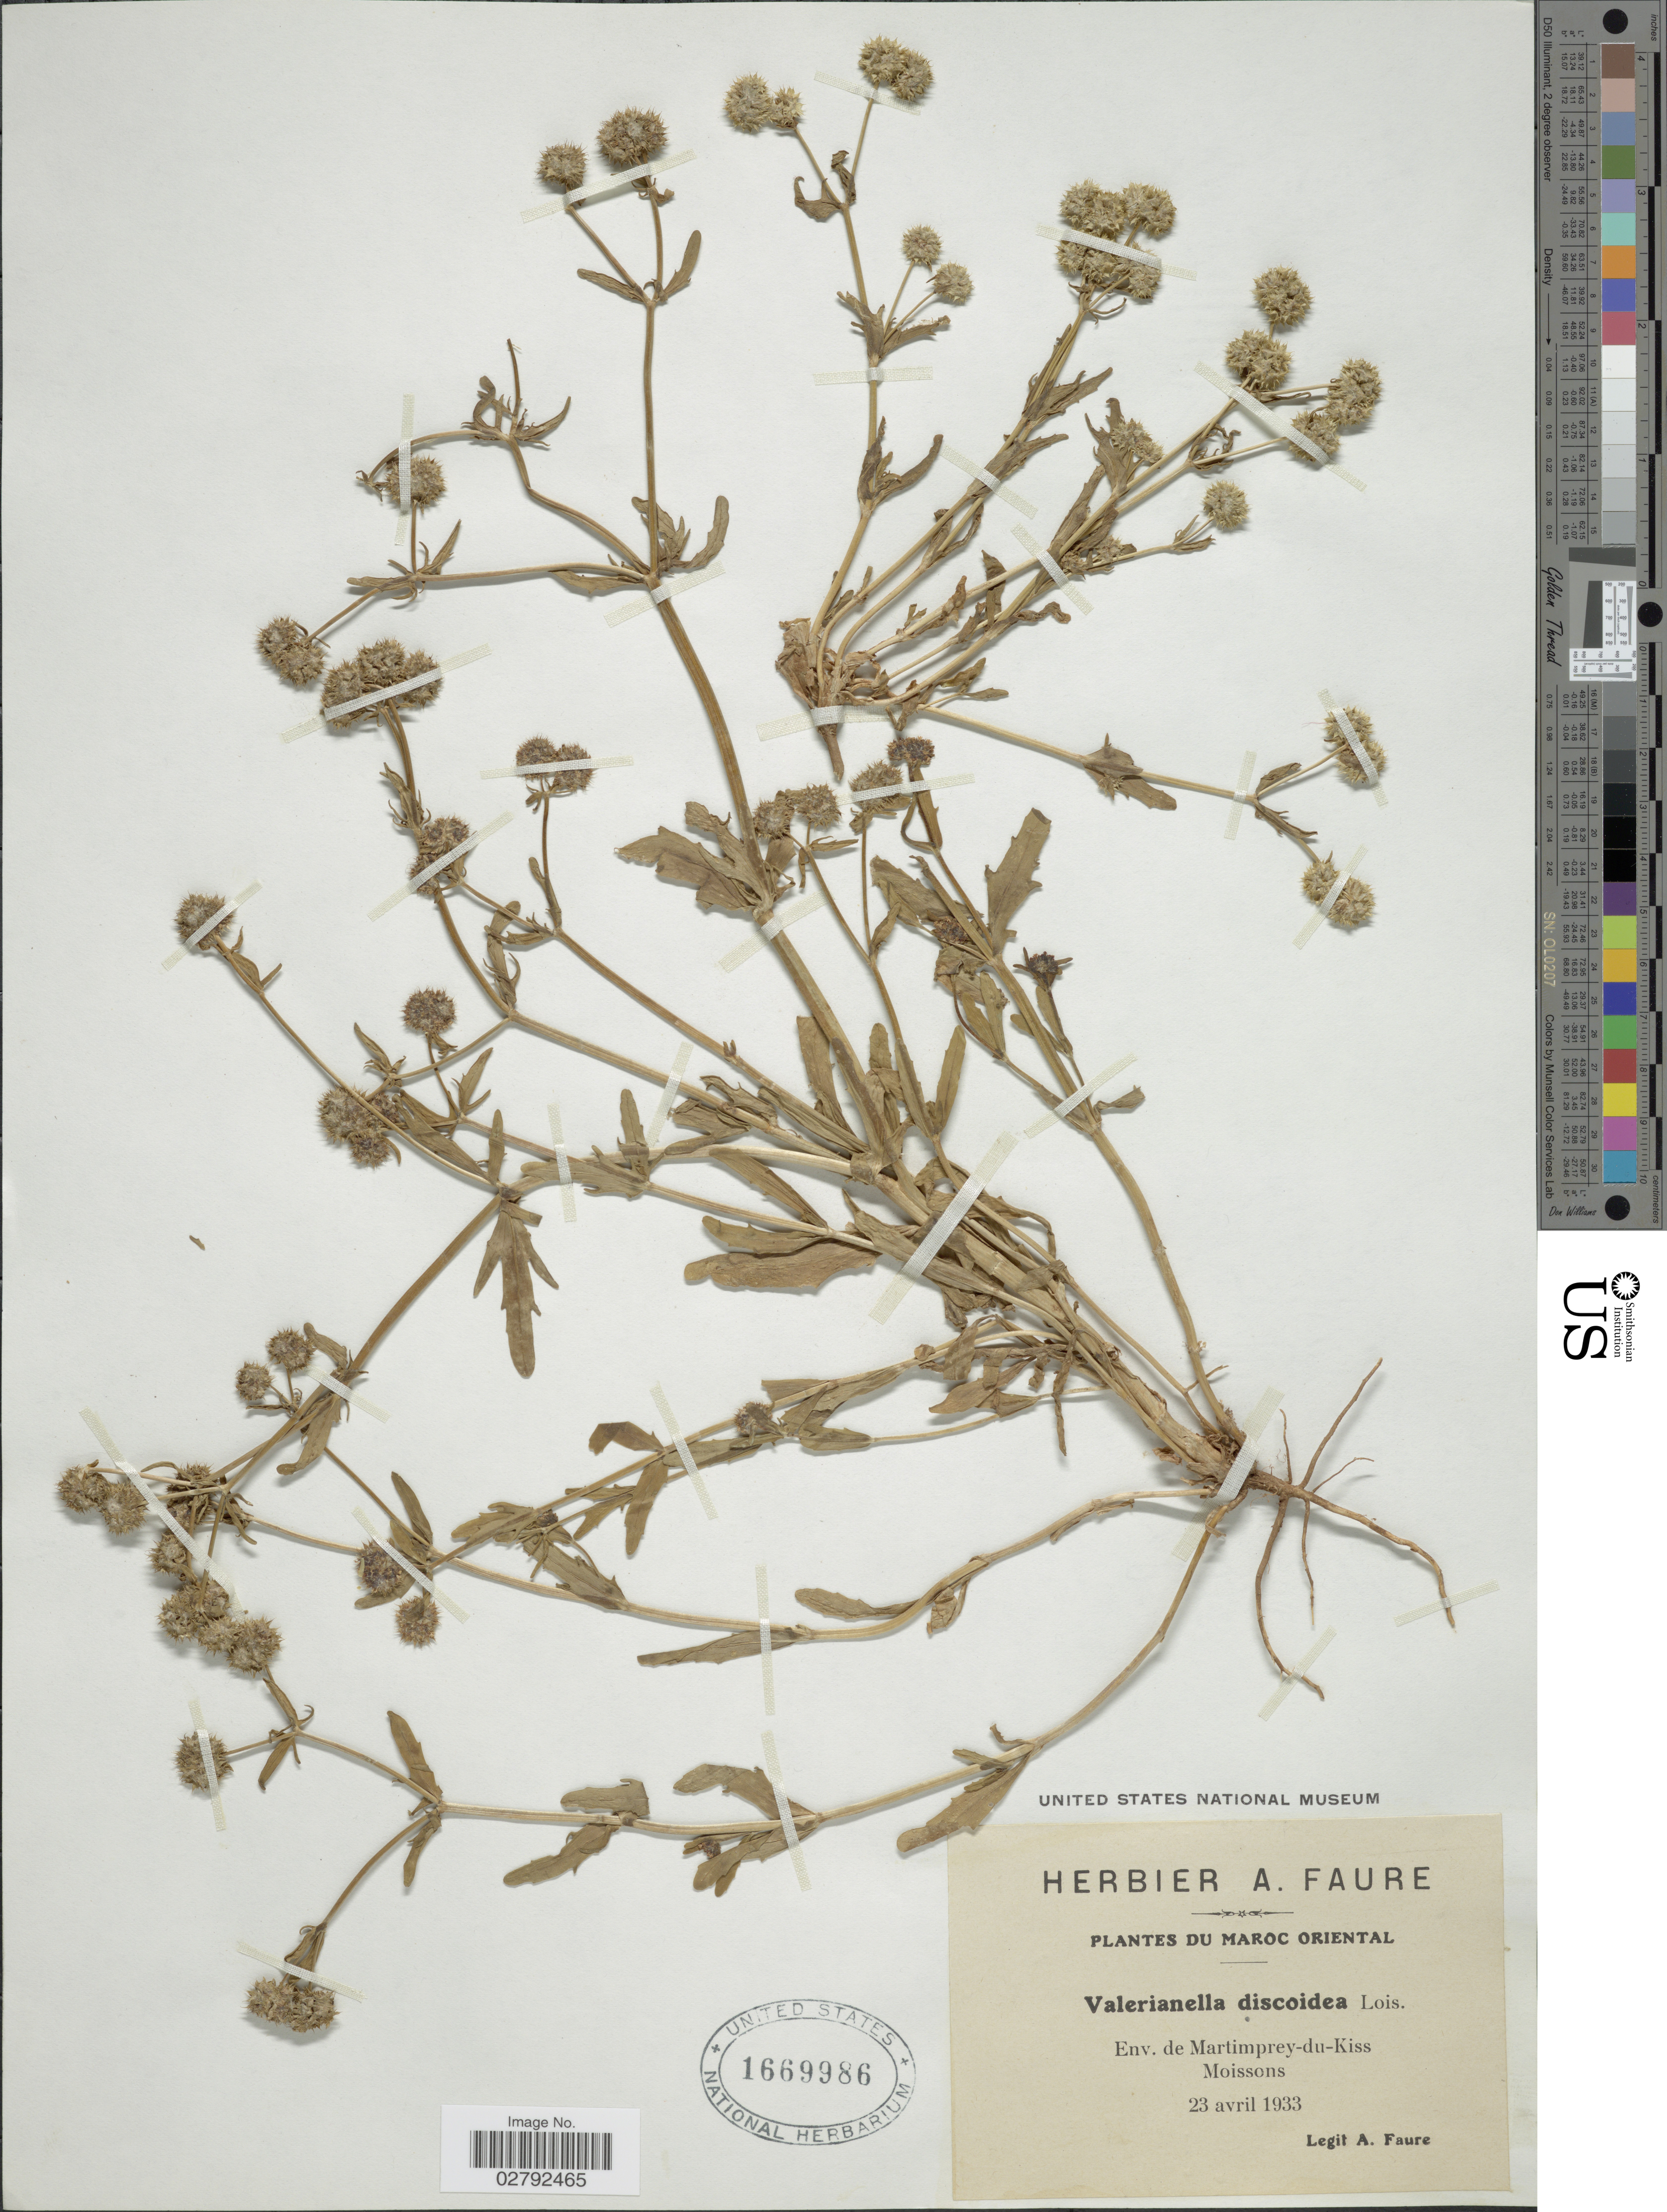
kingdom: Plantae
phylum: Tracheophyta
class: Magnoliopsida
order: Dipsacales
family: Caprifoliaceae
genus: Valerianella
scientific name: Valerianella discoidea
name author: (L.) Loisel.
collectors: A. Faure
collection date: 1933-04-23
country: Morocco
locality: Maroc Oriental. Env. de Martimprey-du-Kiss, Moissons.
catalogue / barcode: US 1669986